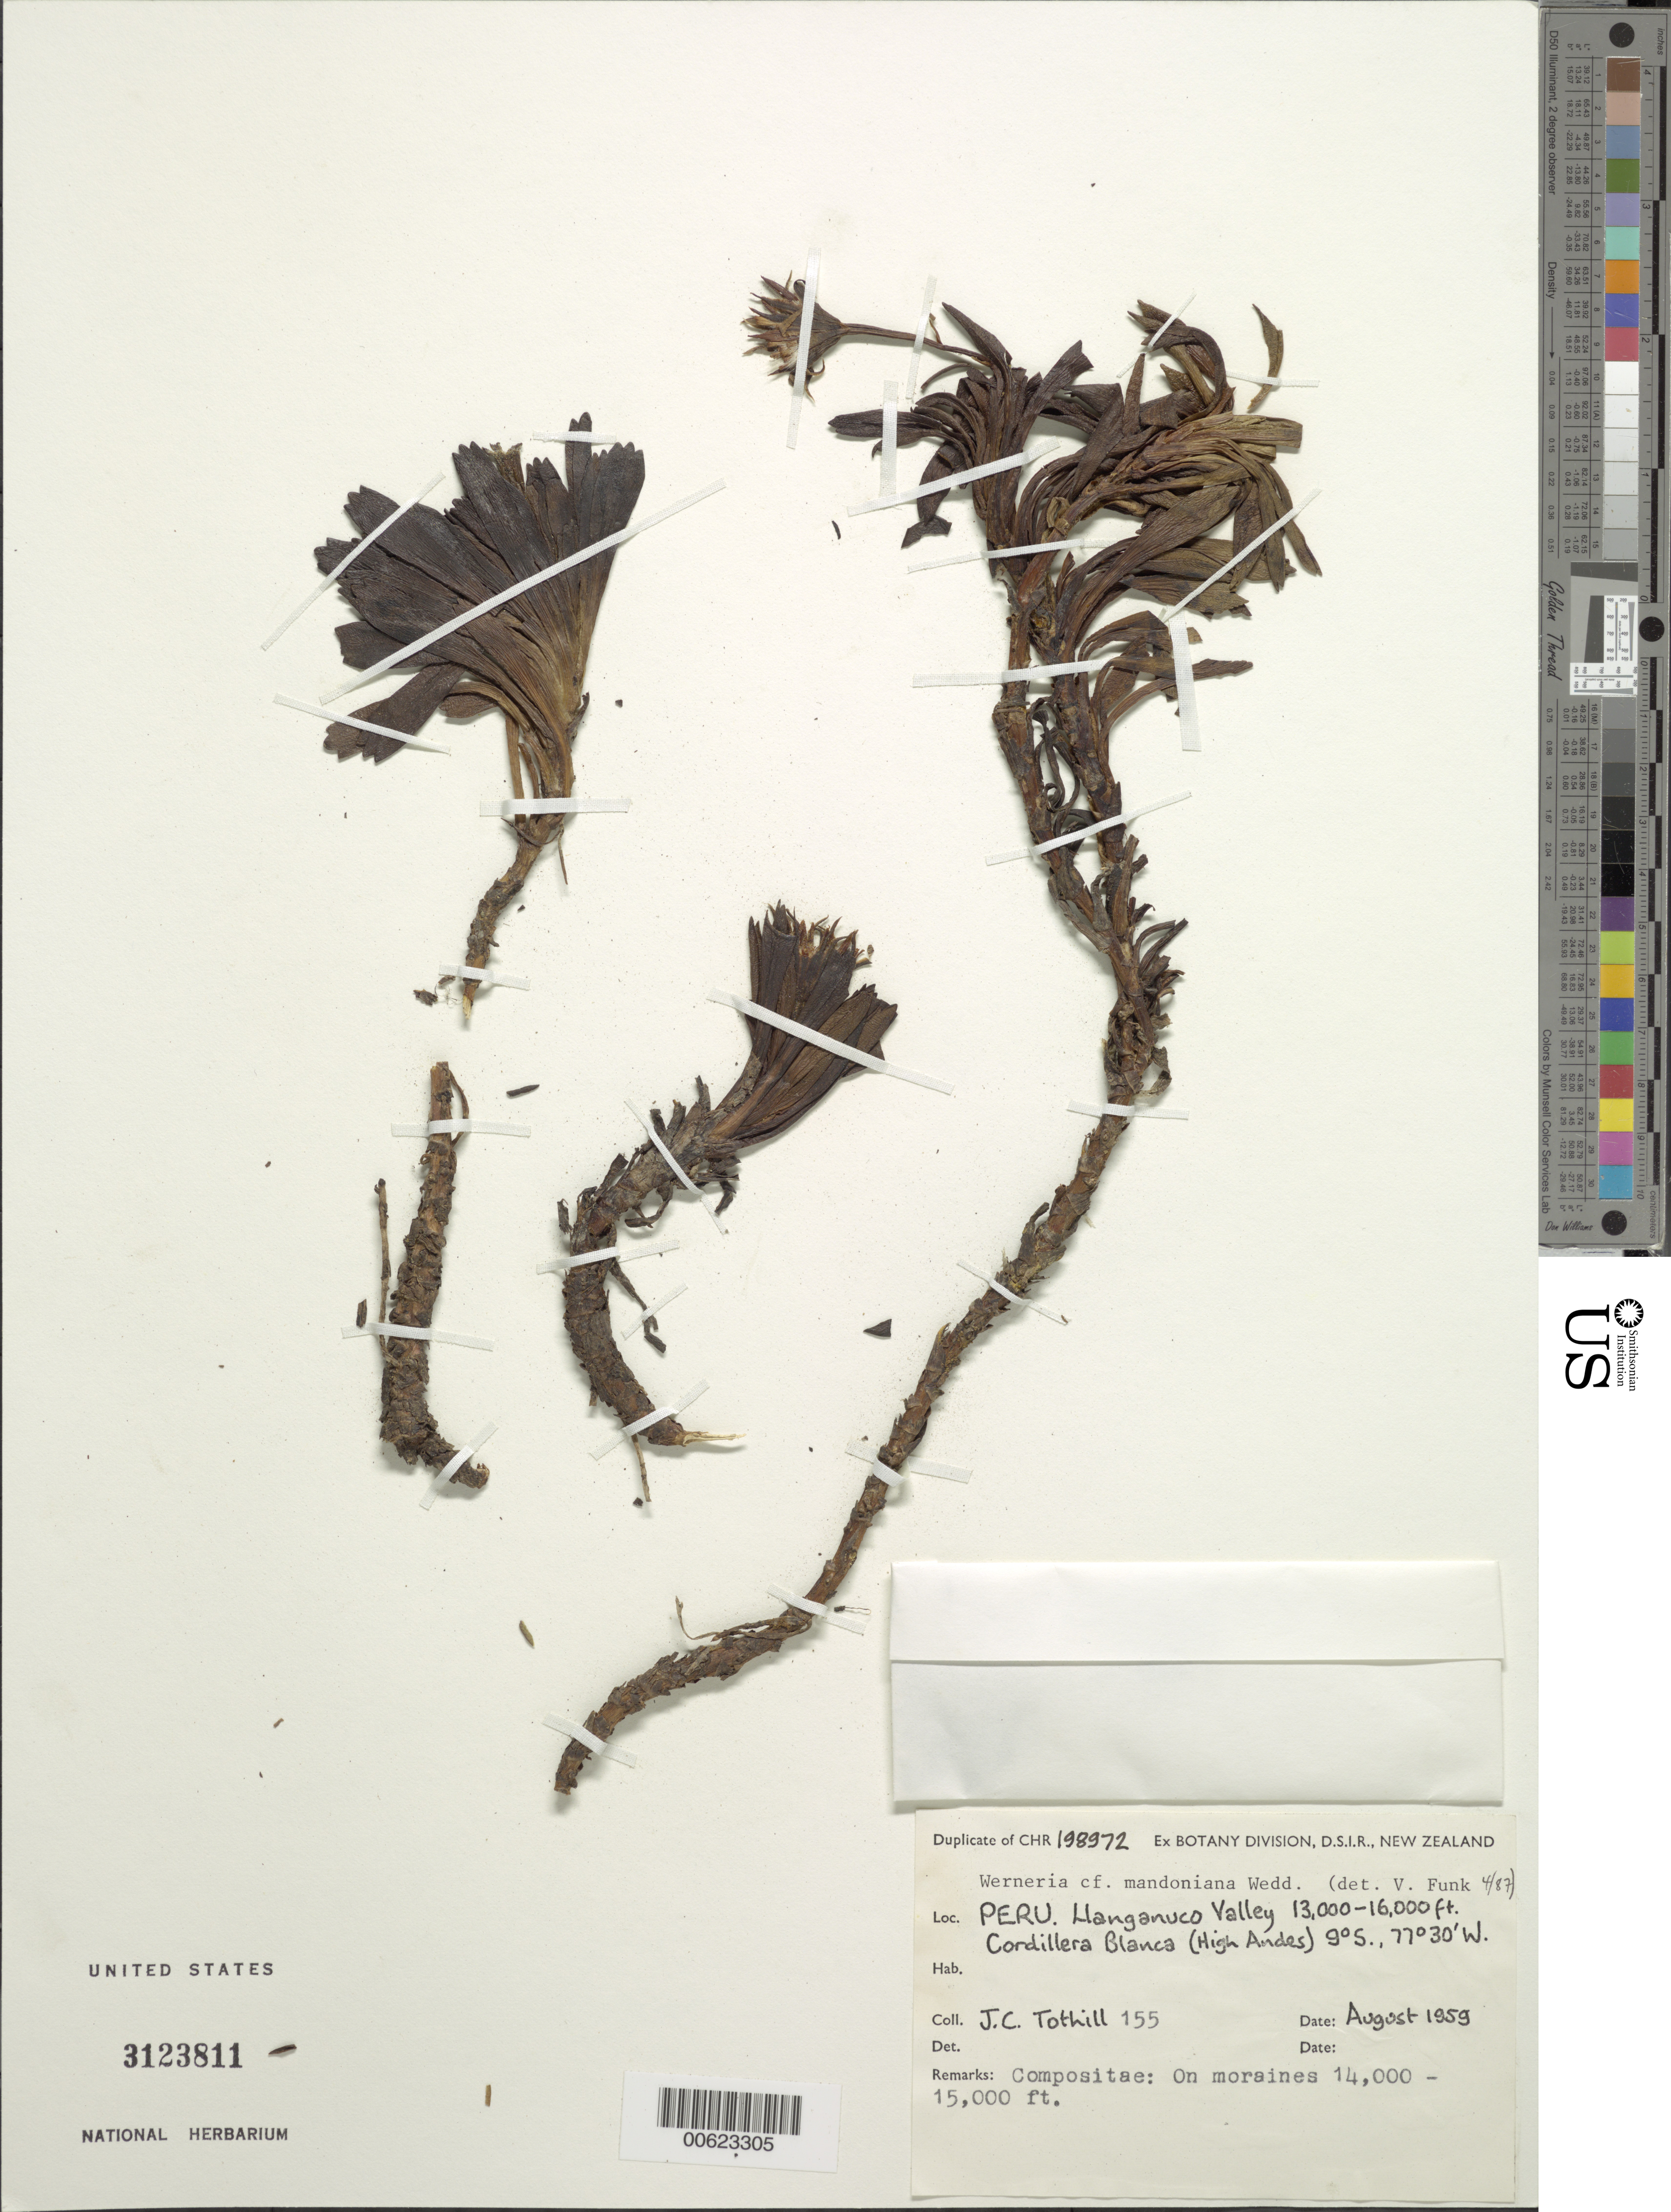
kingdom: Plantae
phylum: Tracheophyta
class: Magnoliopsida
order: Asterales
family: Asteraceae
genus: Werneria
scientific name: Werneria orbignyana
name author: Wedd.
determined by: Funk, Vicki A., (BOT), Smithsonian Institution - National Museum of Natural History (UNITED STATES)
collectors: V. Funk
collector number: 155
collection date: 1959-08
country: Peru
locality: Llanganuco Valley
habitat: High Andes, cordillera blanca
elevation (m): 3962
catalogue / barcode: US 3123811